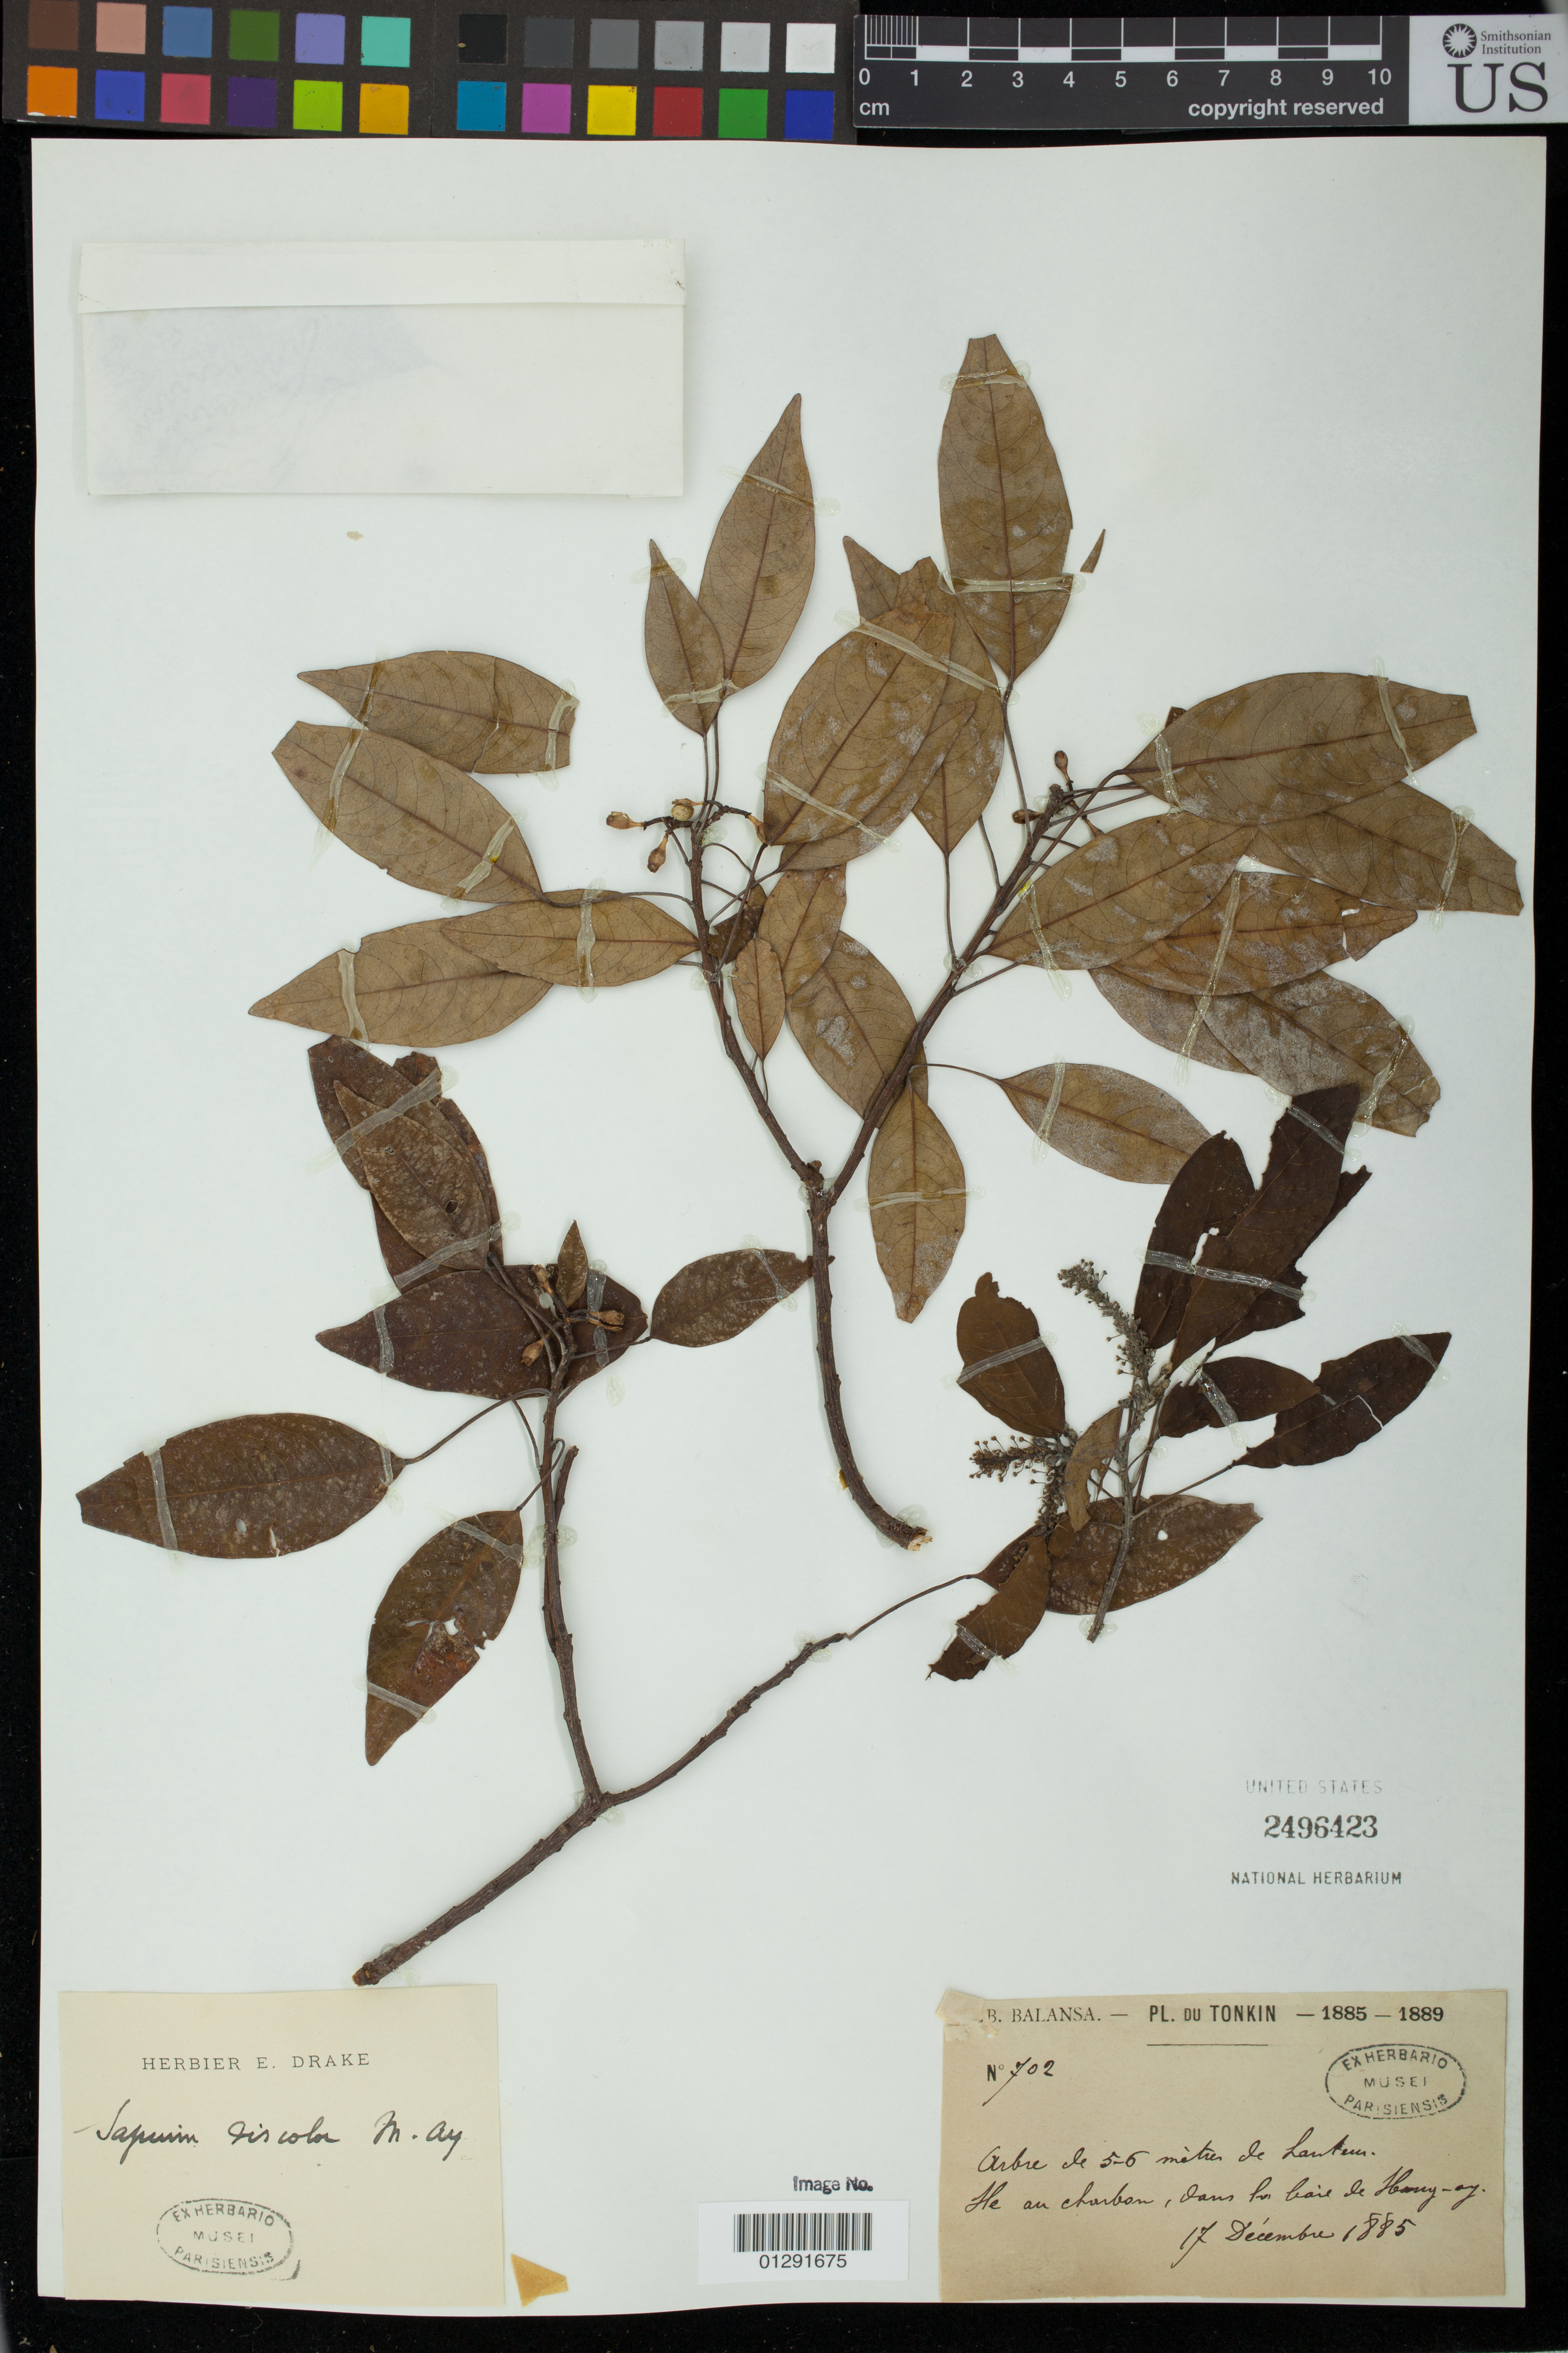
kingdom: Plantae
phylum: Tracheophyta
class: Magnoliopsida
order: Malpighiales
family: Euphorbiaceae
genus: Sapium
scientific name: Sapium discolor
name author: M. Arg.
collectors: B. Balansa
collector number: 702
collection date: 1885-12-17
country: Vietnam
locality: Tonkin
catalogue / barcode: US 2496423